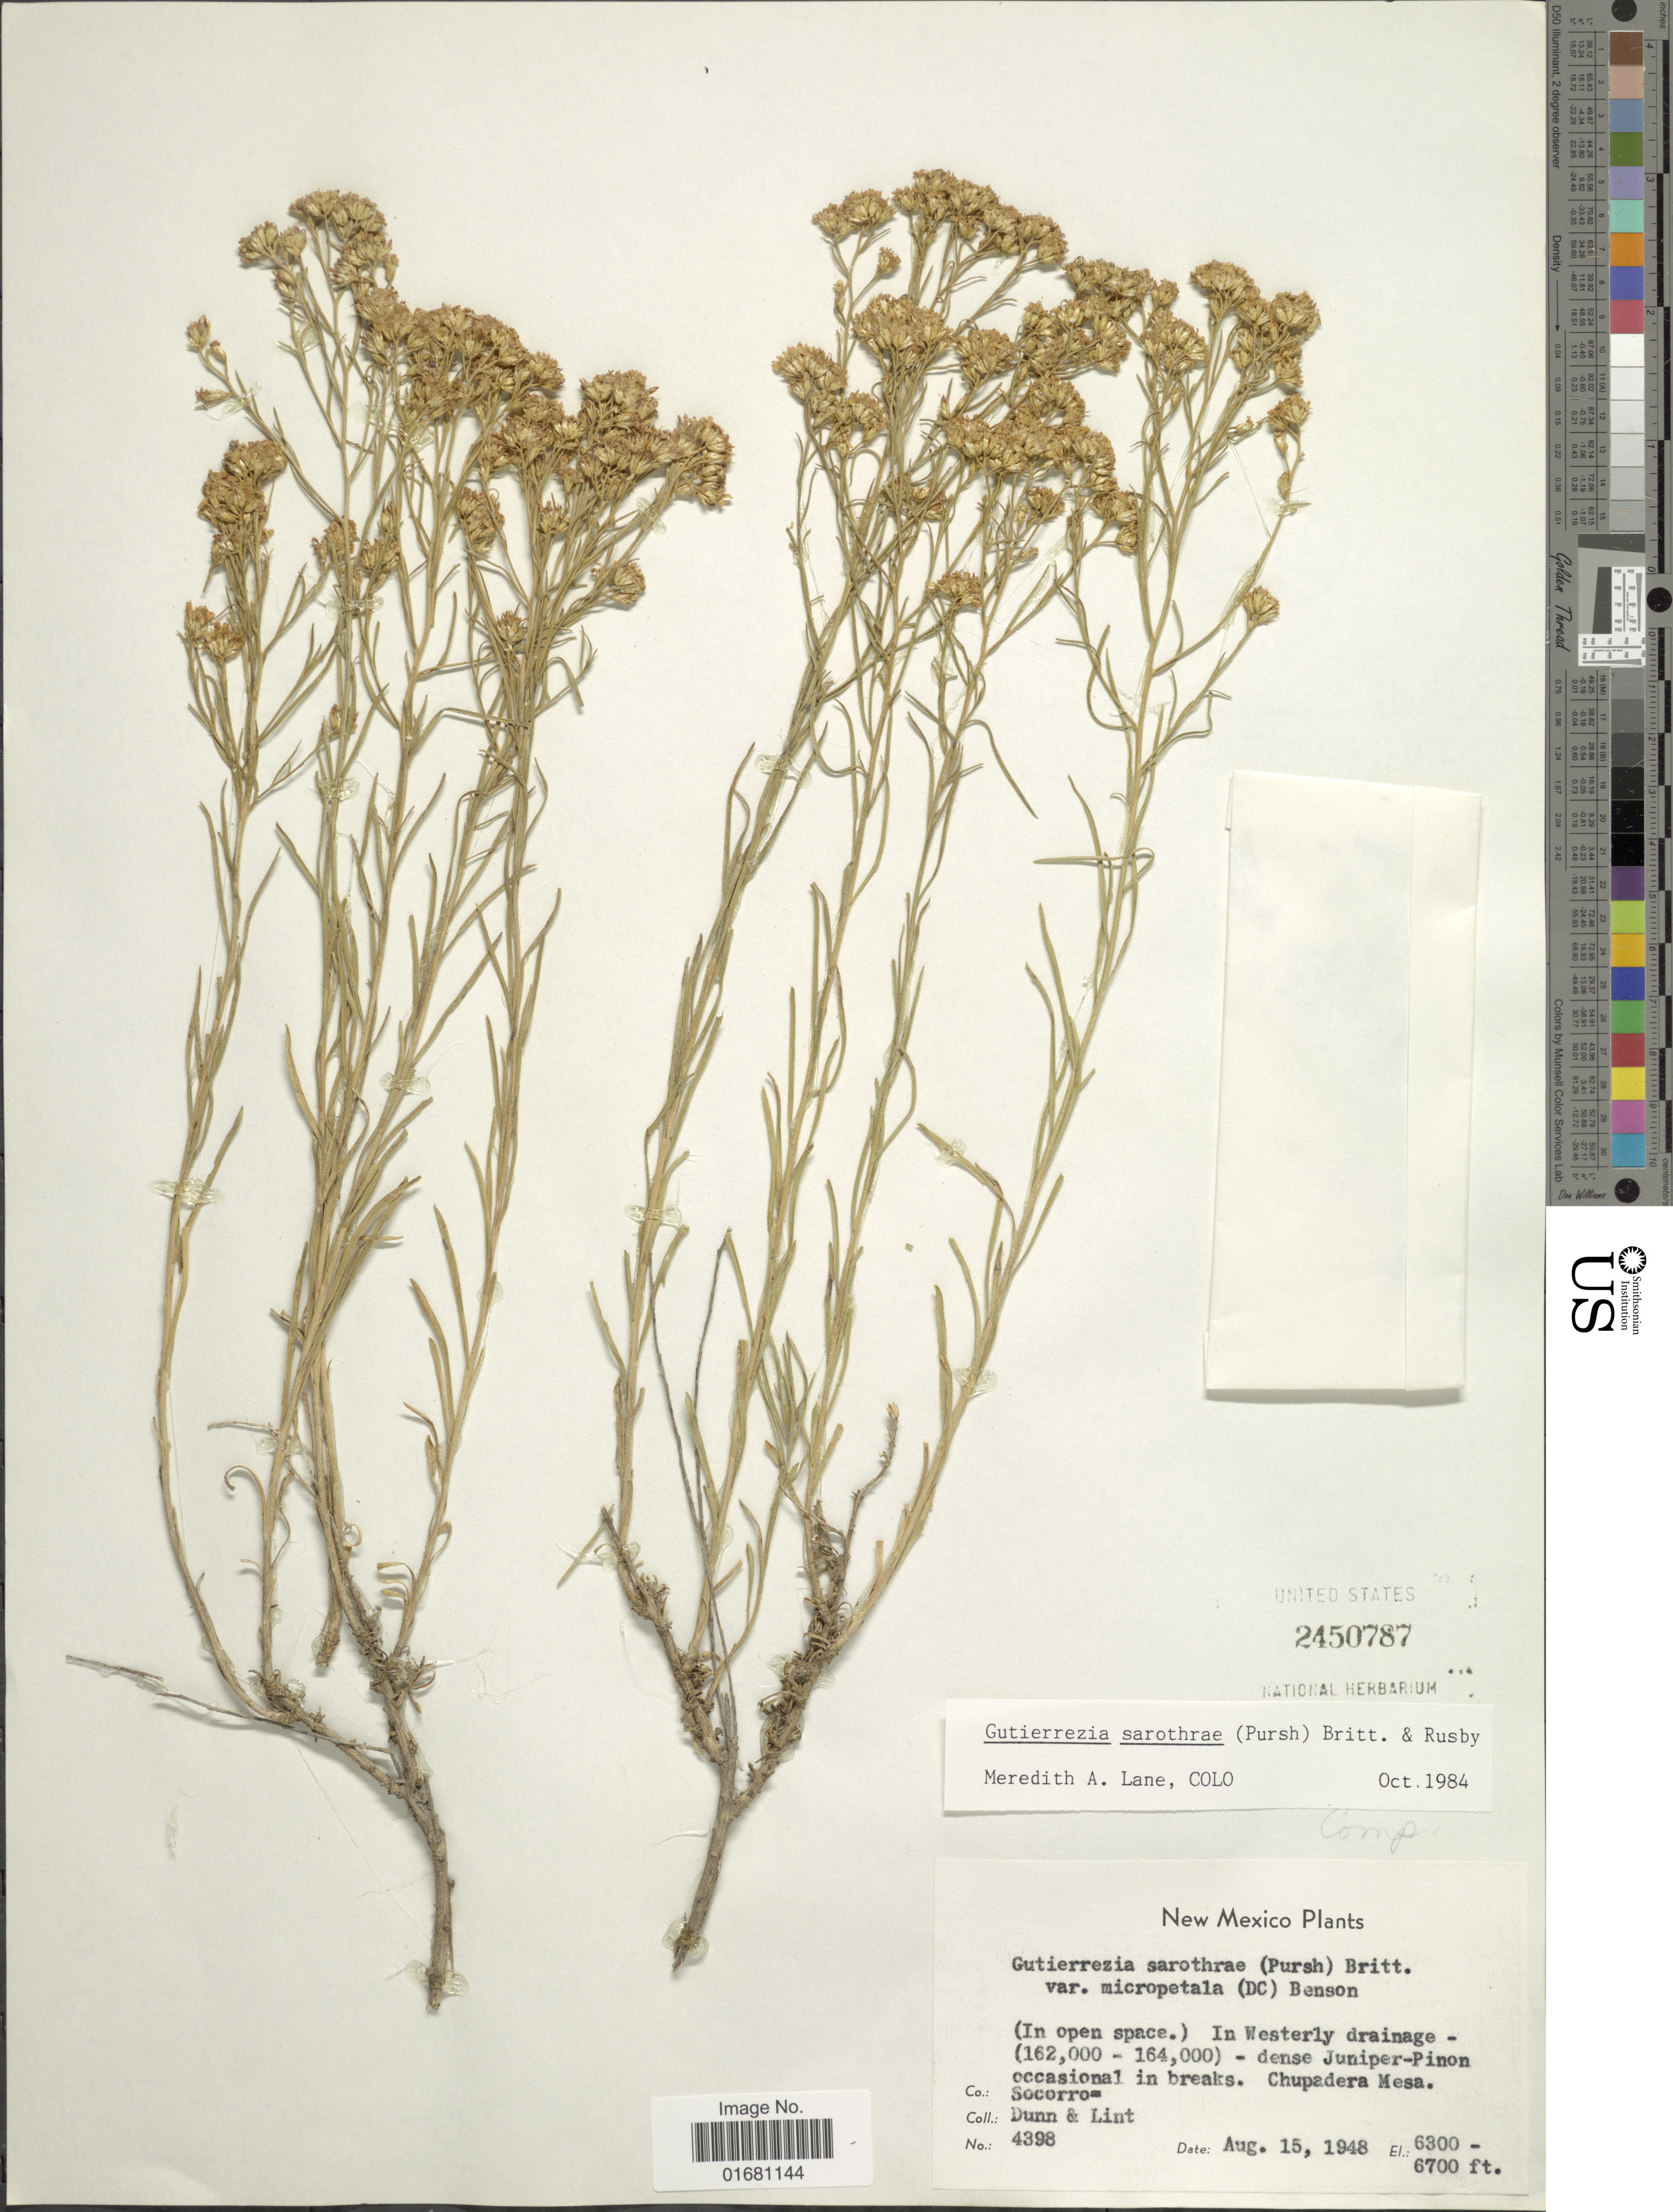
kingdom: Plantae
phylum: Tracheophyta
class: Magnoliopsida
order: Asterales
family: Asteraceae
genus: Gutierrezia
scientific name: Gutierrezia sarothrae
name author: (Pursh) Britton & Rusby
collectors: Dunn, -- & -. Lint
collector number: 4398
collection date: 1948-08-15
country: United States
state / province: New Mexico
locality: In Westerly drainage- dense Juniper-Pinon occasional in breaks, Chupadera Mesa, Socorro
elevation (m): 1920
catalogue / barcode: US 2450787